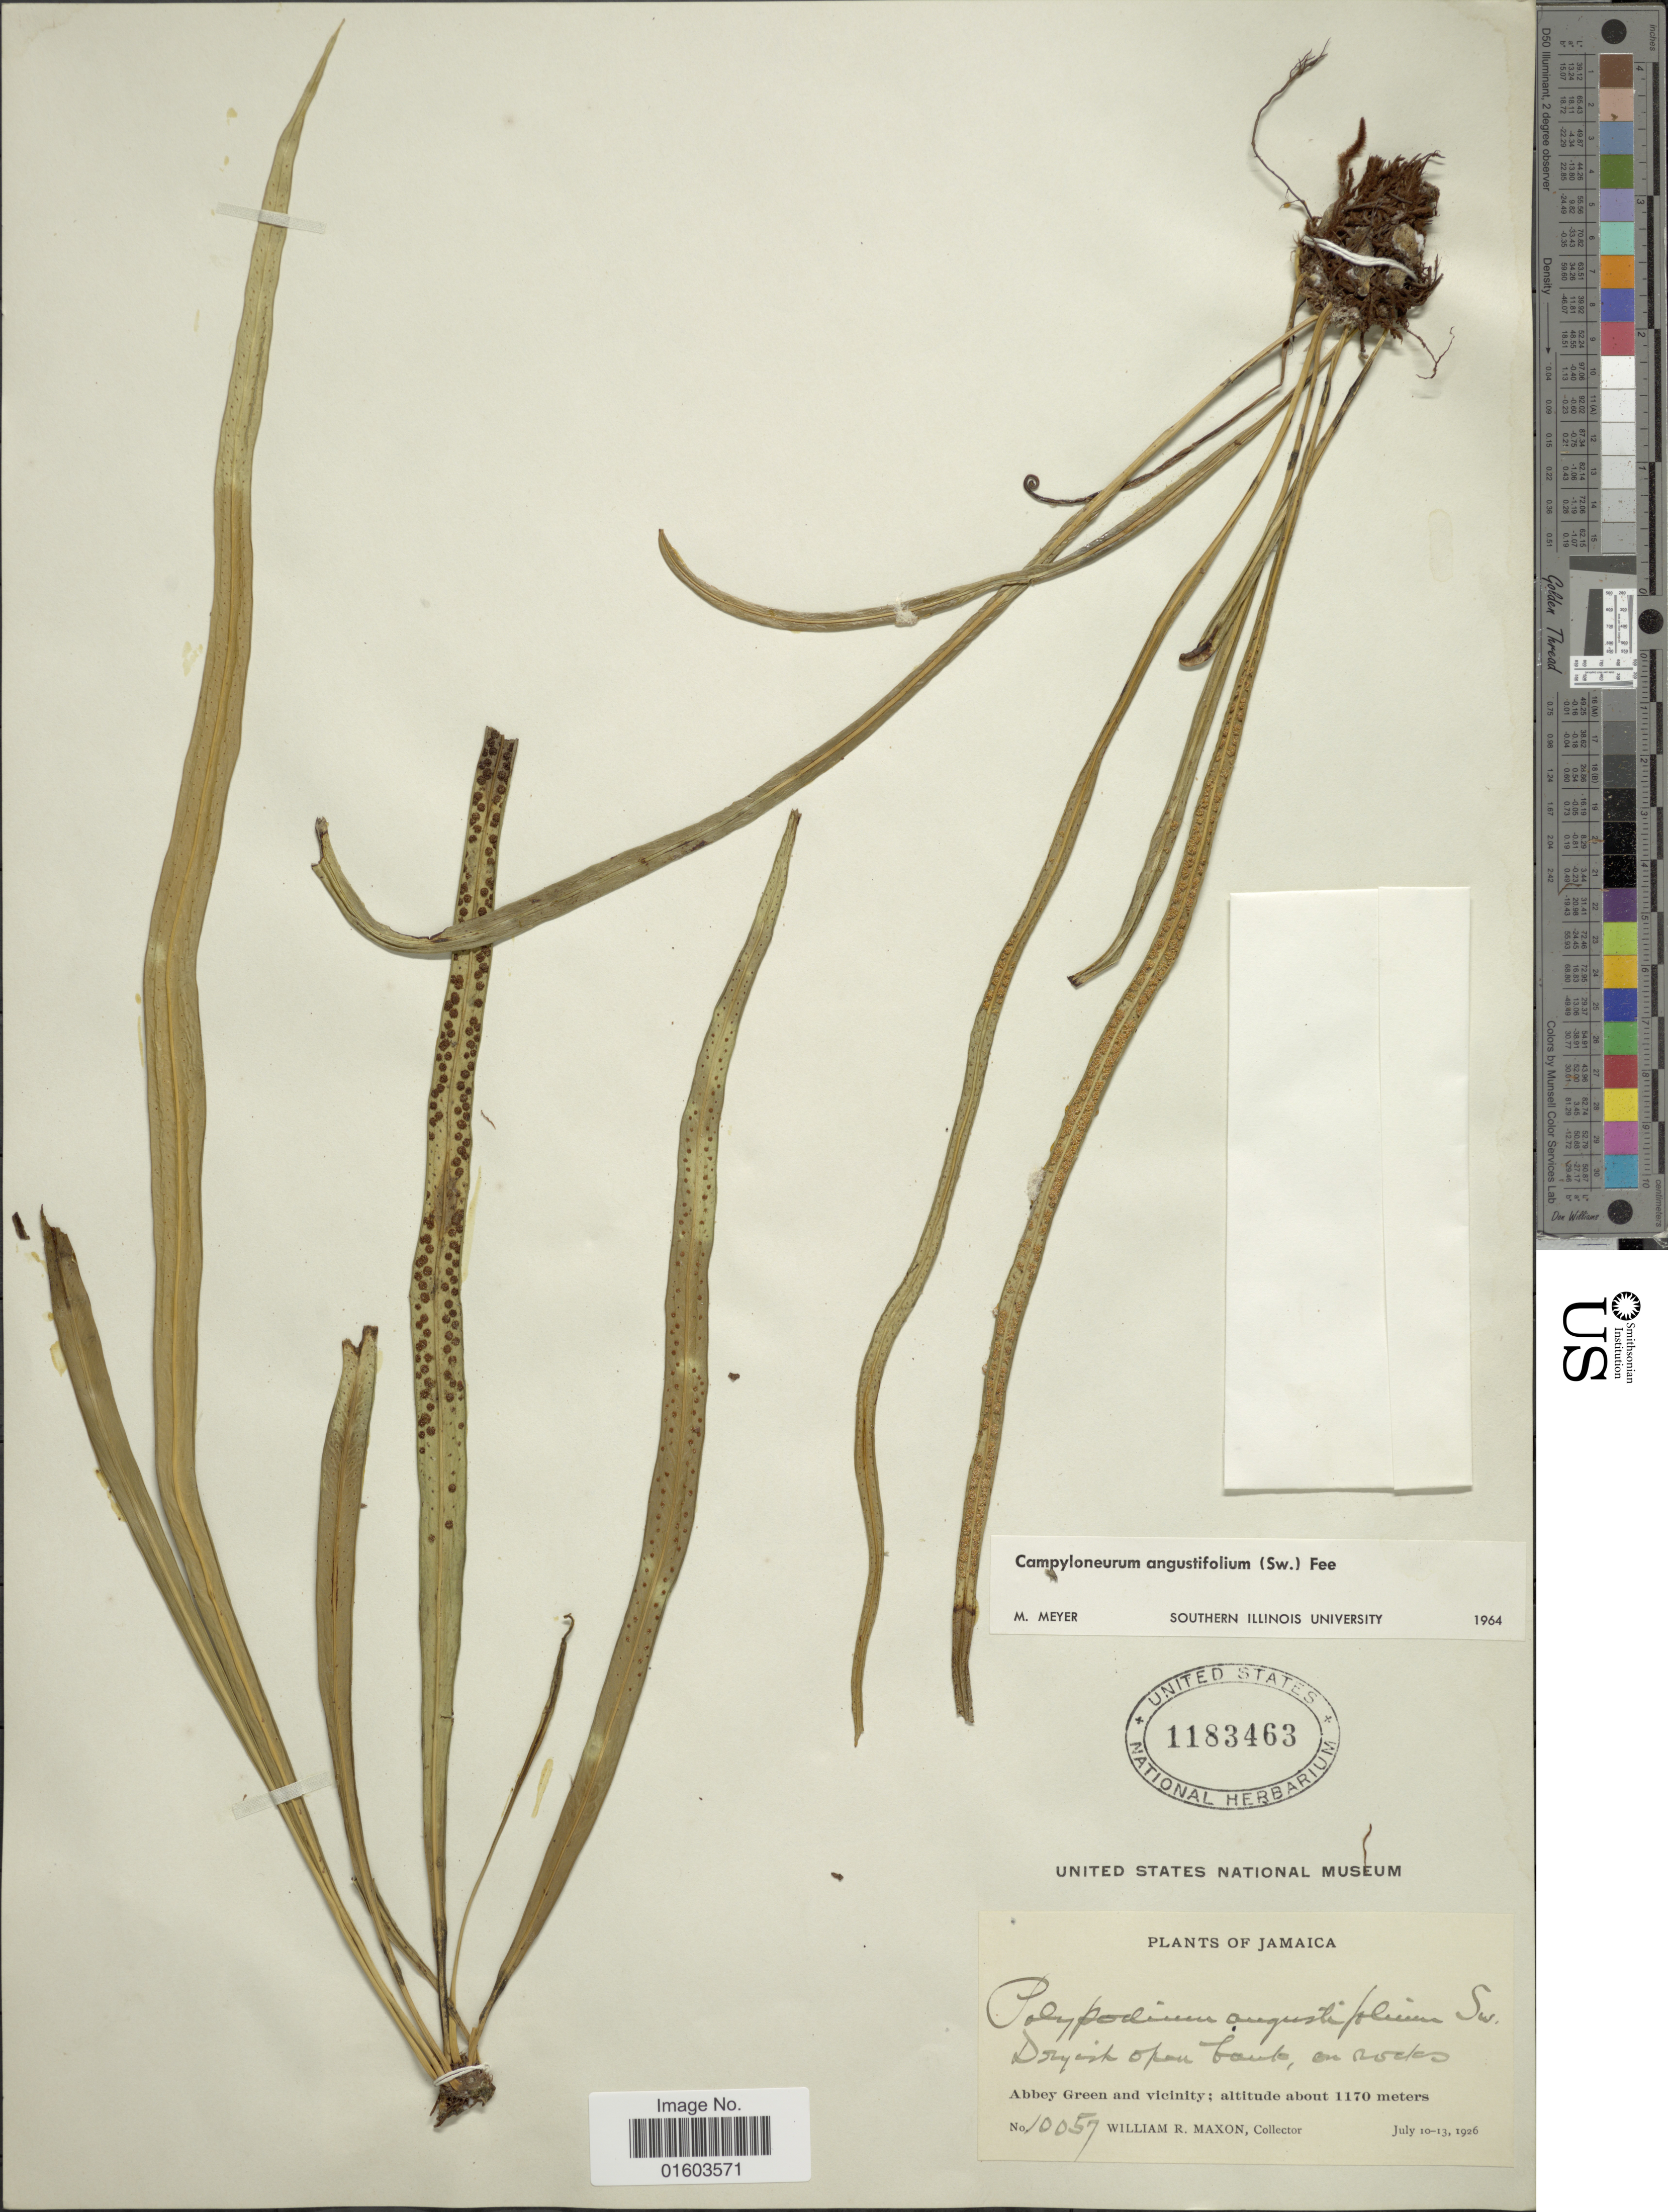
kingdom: Plantae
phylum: Tracheophyta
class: Polypodiopsida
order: Polypodiales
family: Polypodiaceae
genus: Campyloneurum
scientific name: Campyloneurum angustifolium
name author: (Sw.) Fée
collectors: W. R. Maxon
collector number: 10057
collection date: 1926-07-10/1926-07-13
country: Jamaica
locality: Abbey Green and vicinity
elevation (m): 1170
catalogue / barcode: US 1183463